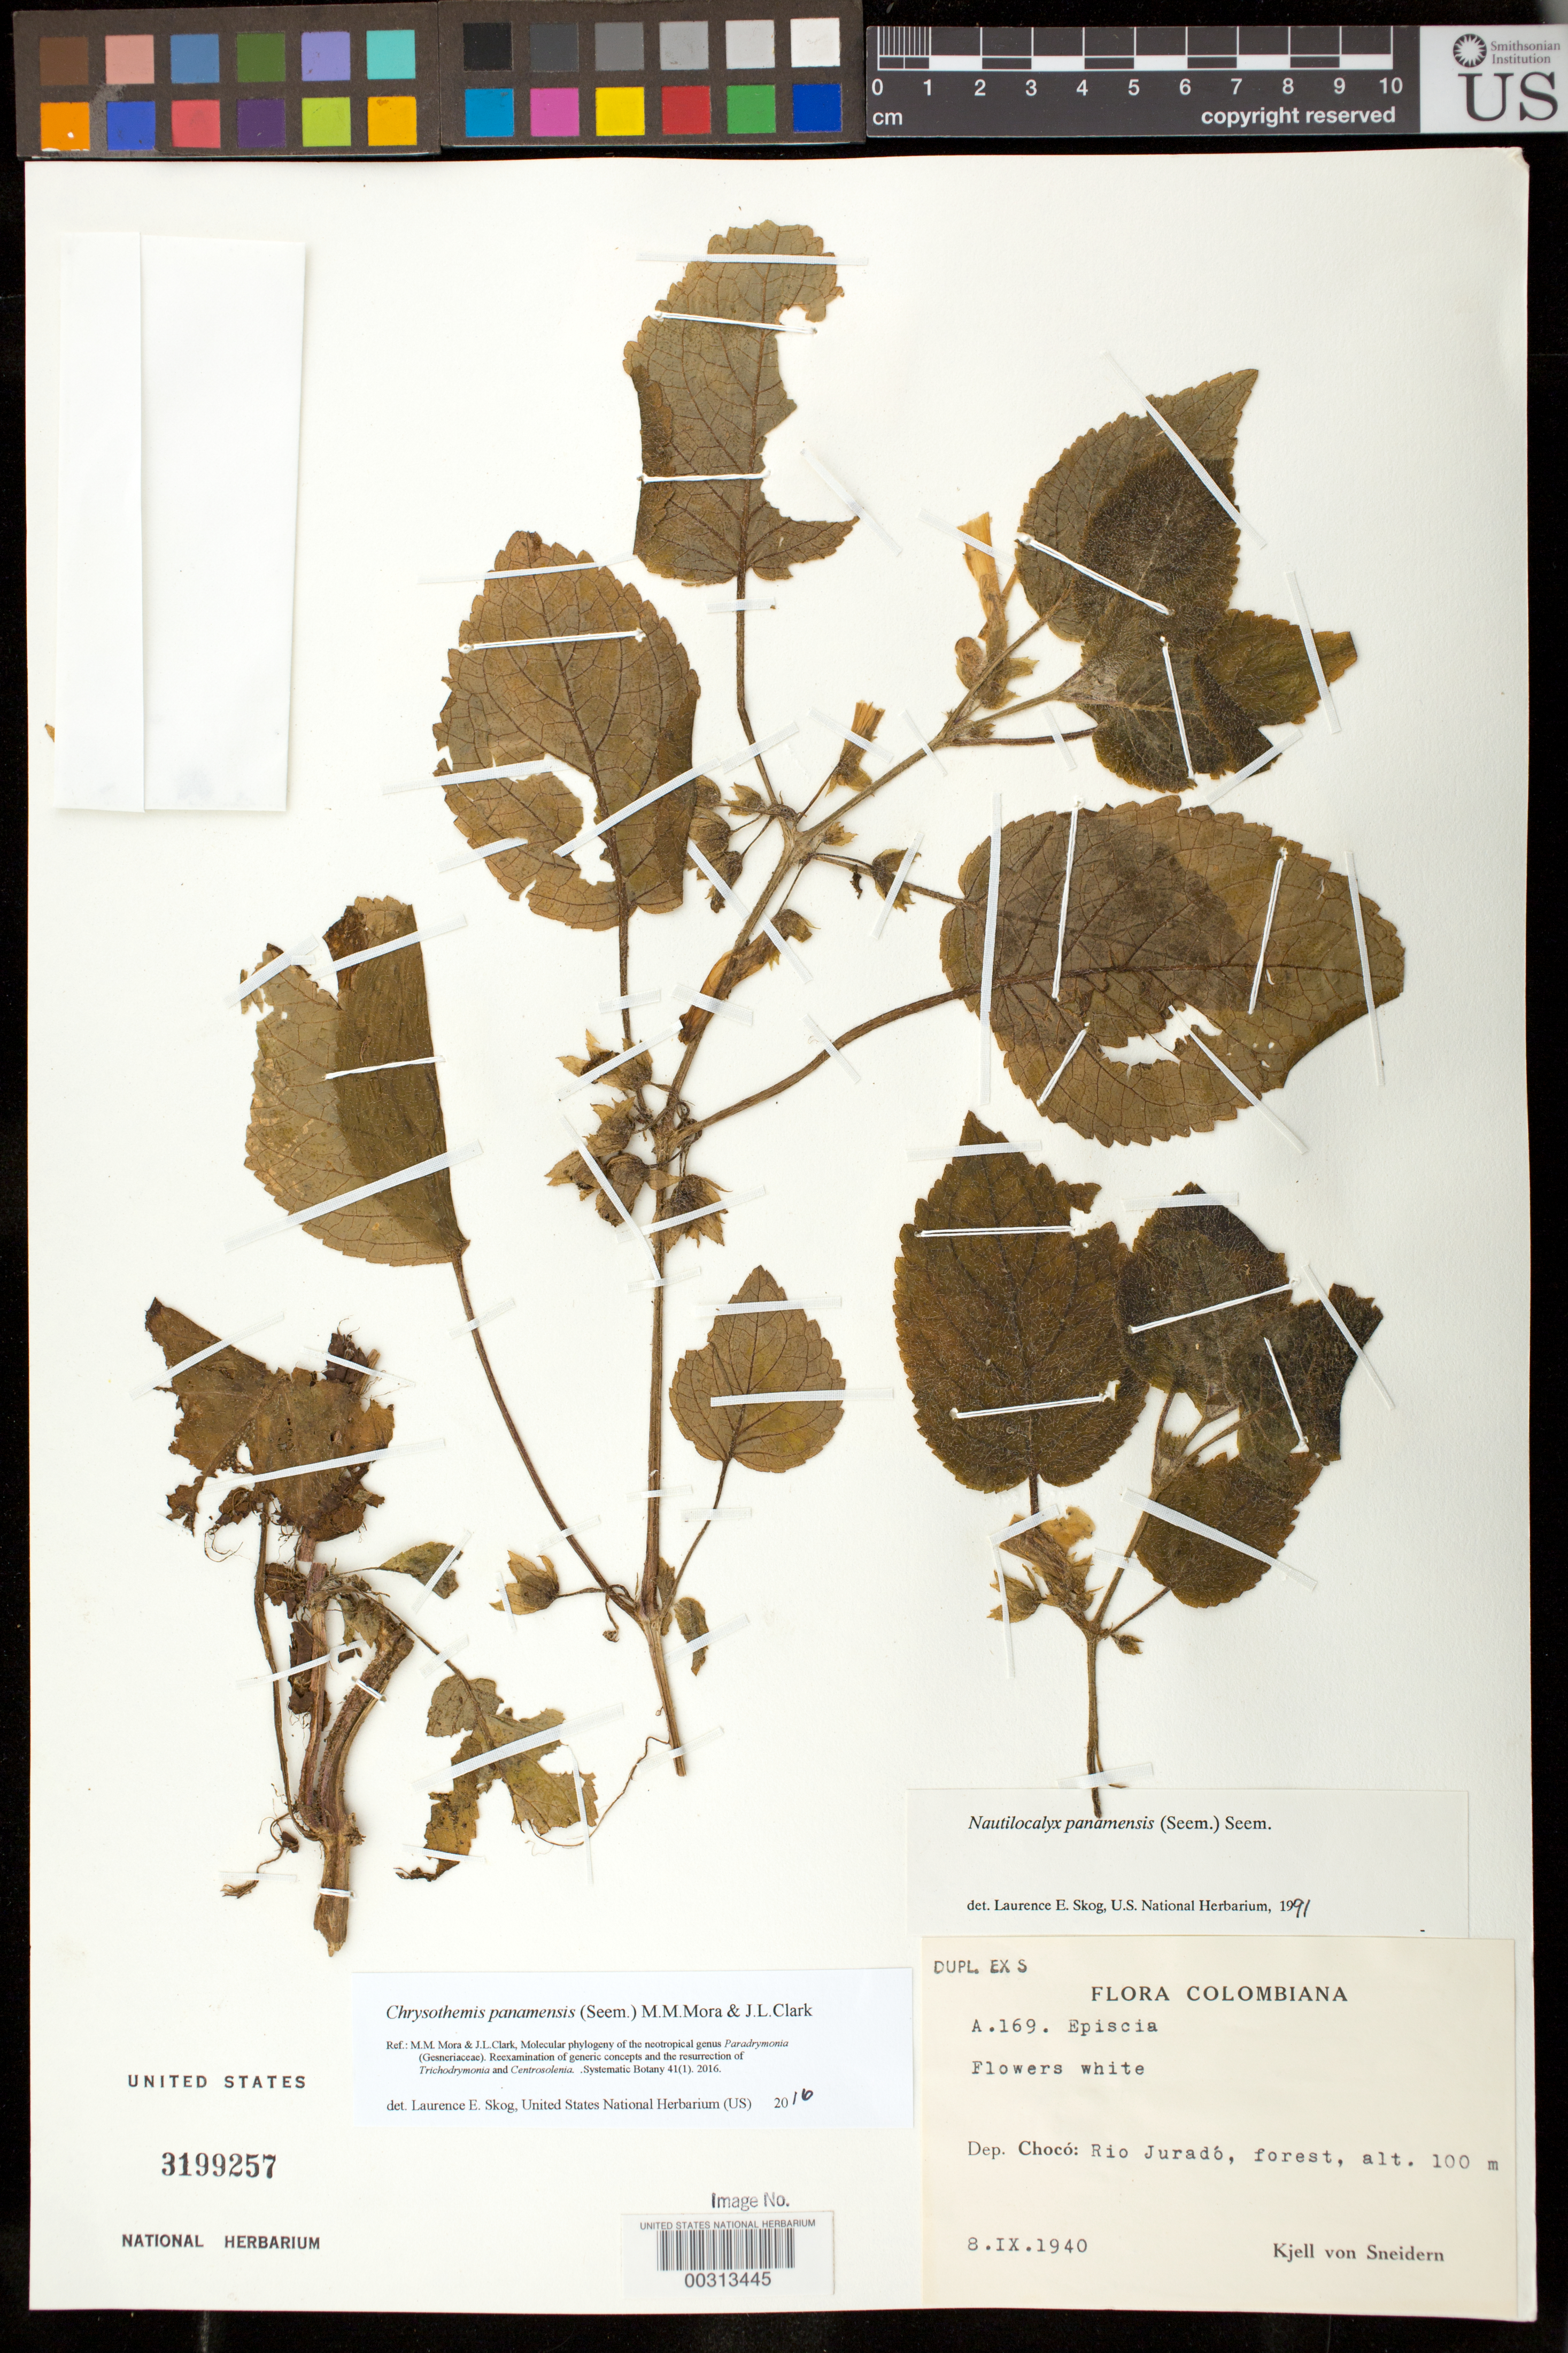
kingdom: Plantae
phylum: Tracheophyta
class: Magnoliopsida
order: Lamiales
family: Gesneriaceae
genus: Chrysothemis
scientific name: Chrysothemis panamensis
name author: (Seem.) M.M. Mora & J.L. Clark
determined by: Skog, Laurence E.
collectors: K. von Sneidern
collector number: A 169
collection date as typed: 08 Sep 1940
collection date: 1940-09-08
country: Colombia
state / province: Chocó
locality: Rio Jurado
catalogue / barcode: US 3199257